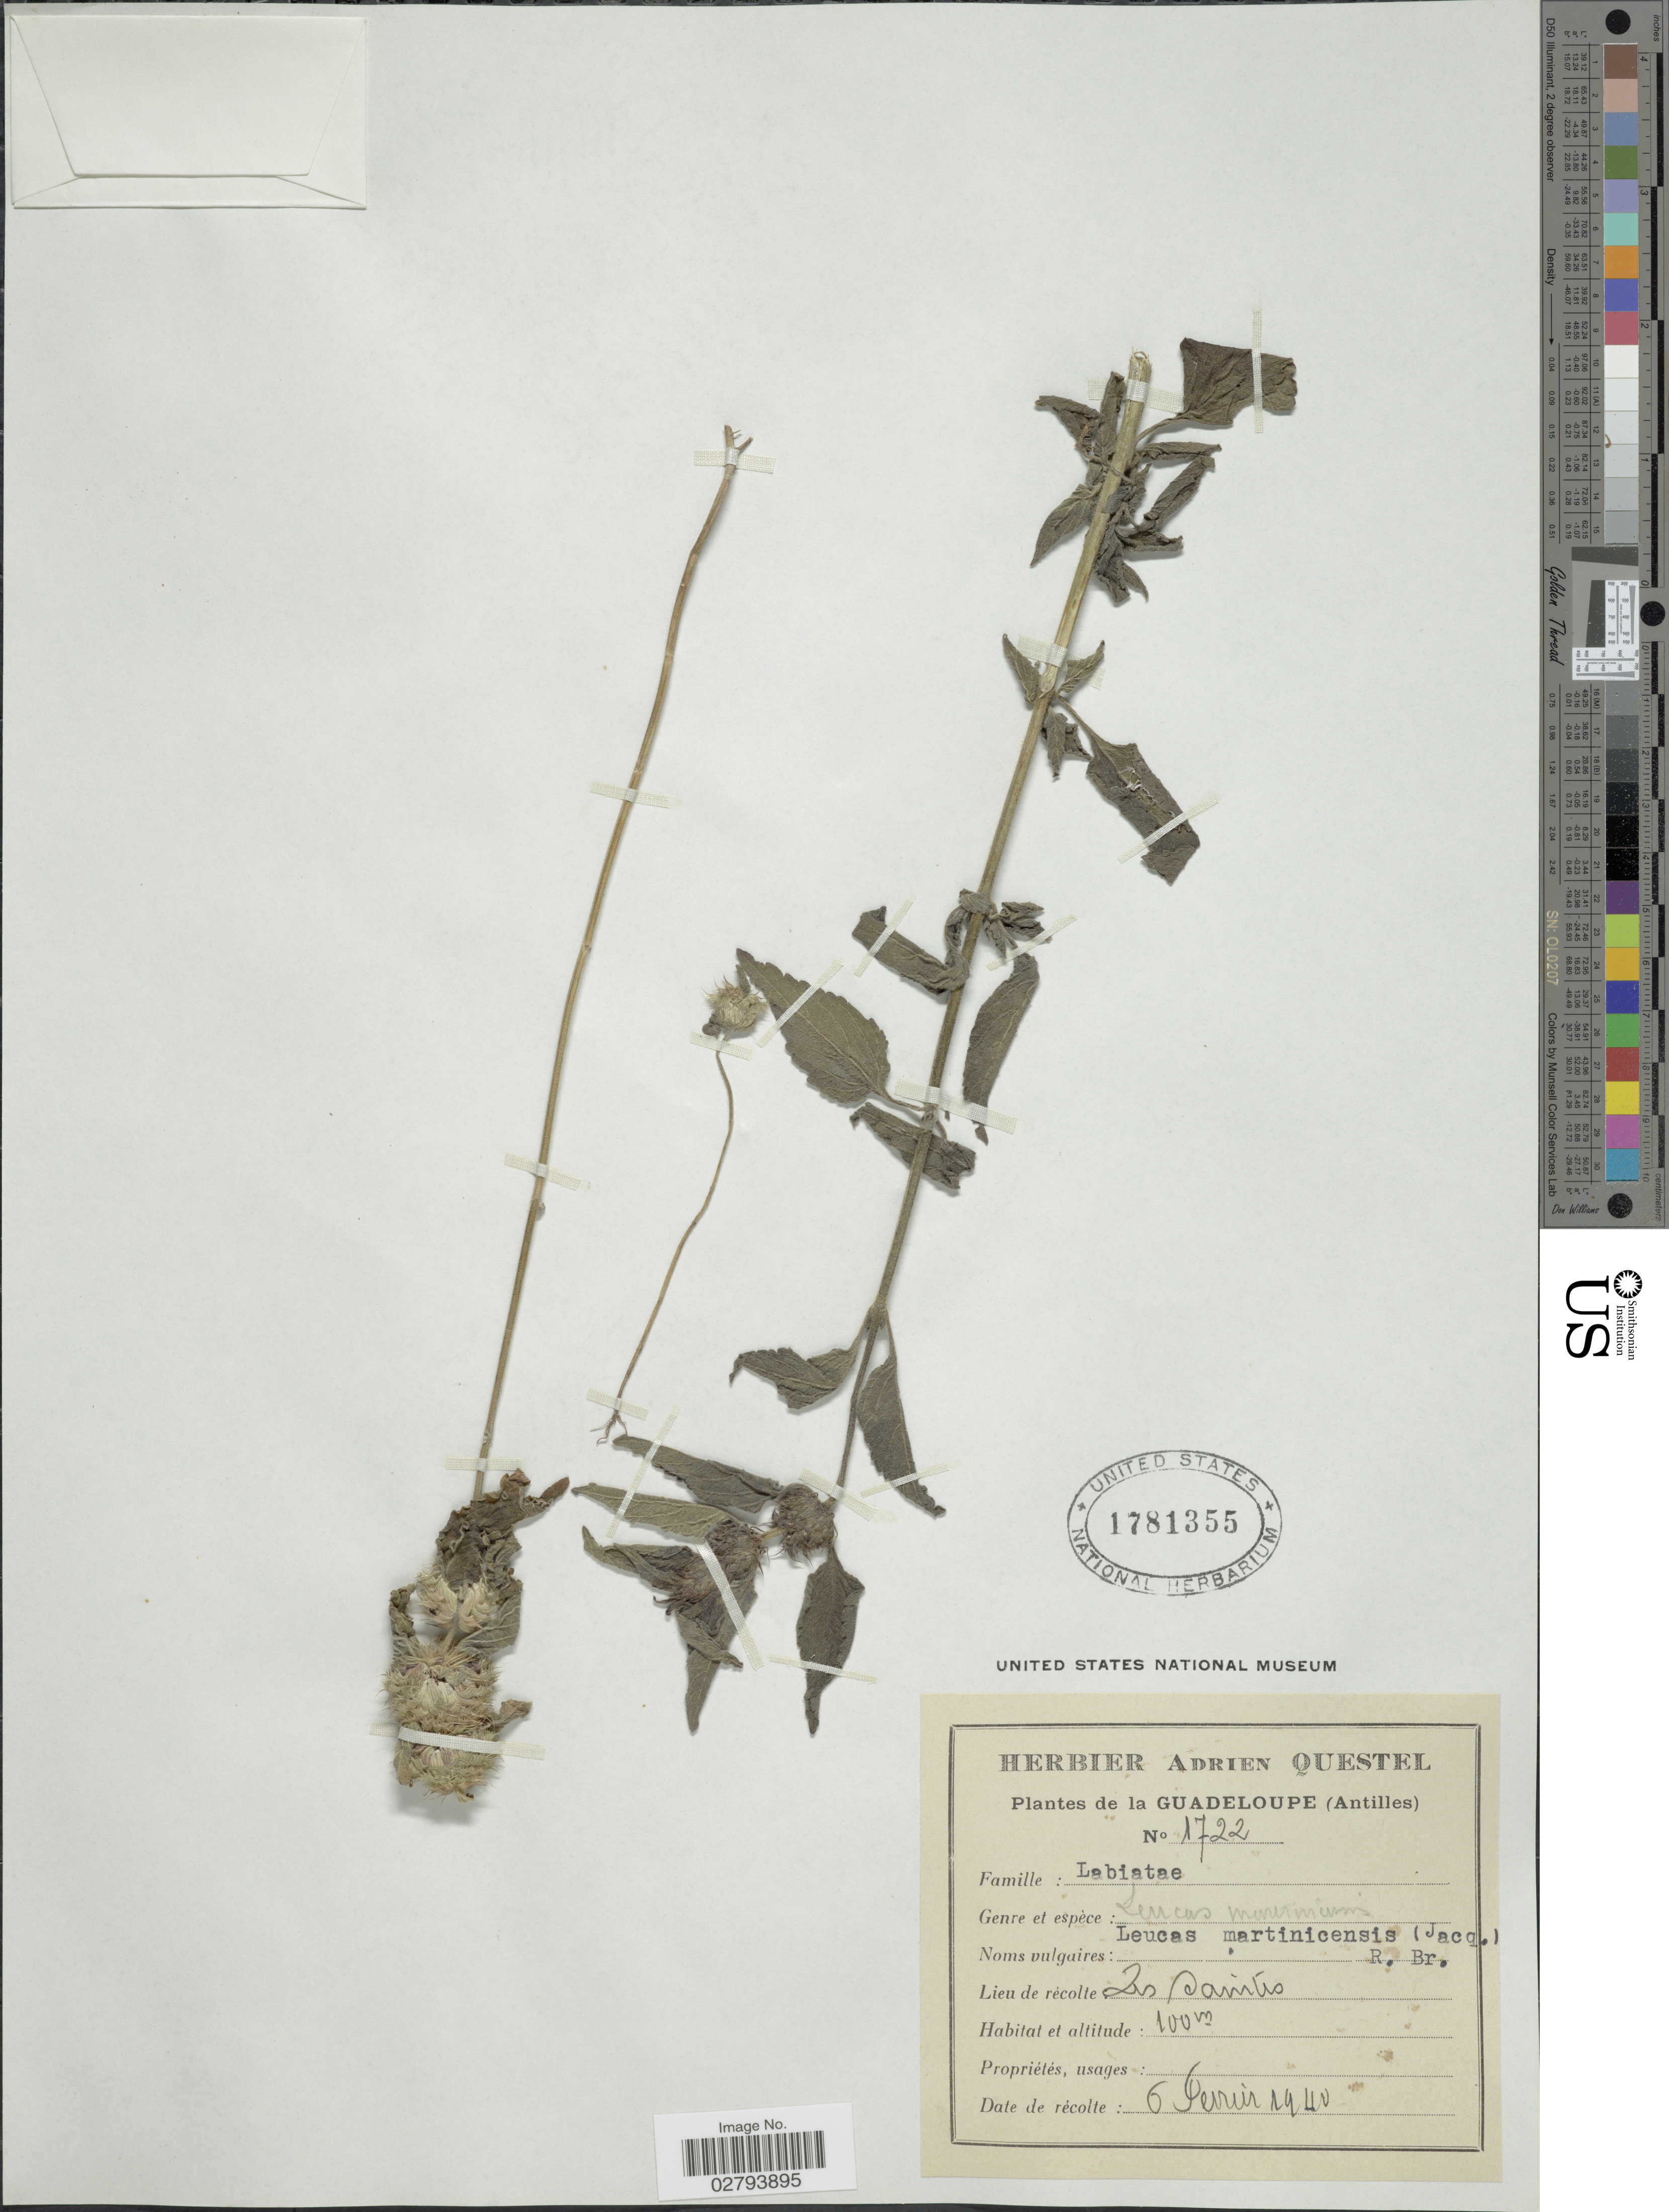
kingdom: Plantae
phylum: Tracheophyta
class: Magnoliopsida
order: Lamiales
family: Lamiaceae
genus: Leucas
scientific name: Leucas martinicensis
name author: (Jacq.) R. Br.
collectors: ex herb. A. Questal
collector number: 1722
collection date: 1940-02-06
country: Guadeloupe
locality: Guadeloupe (Antilles), des Sanites.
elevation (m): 100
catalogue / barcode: US 1781355